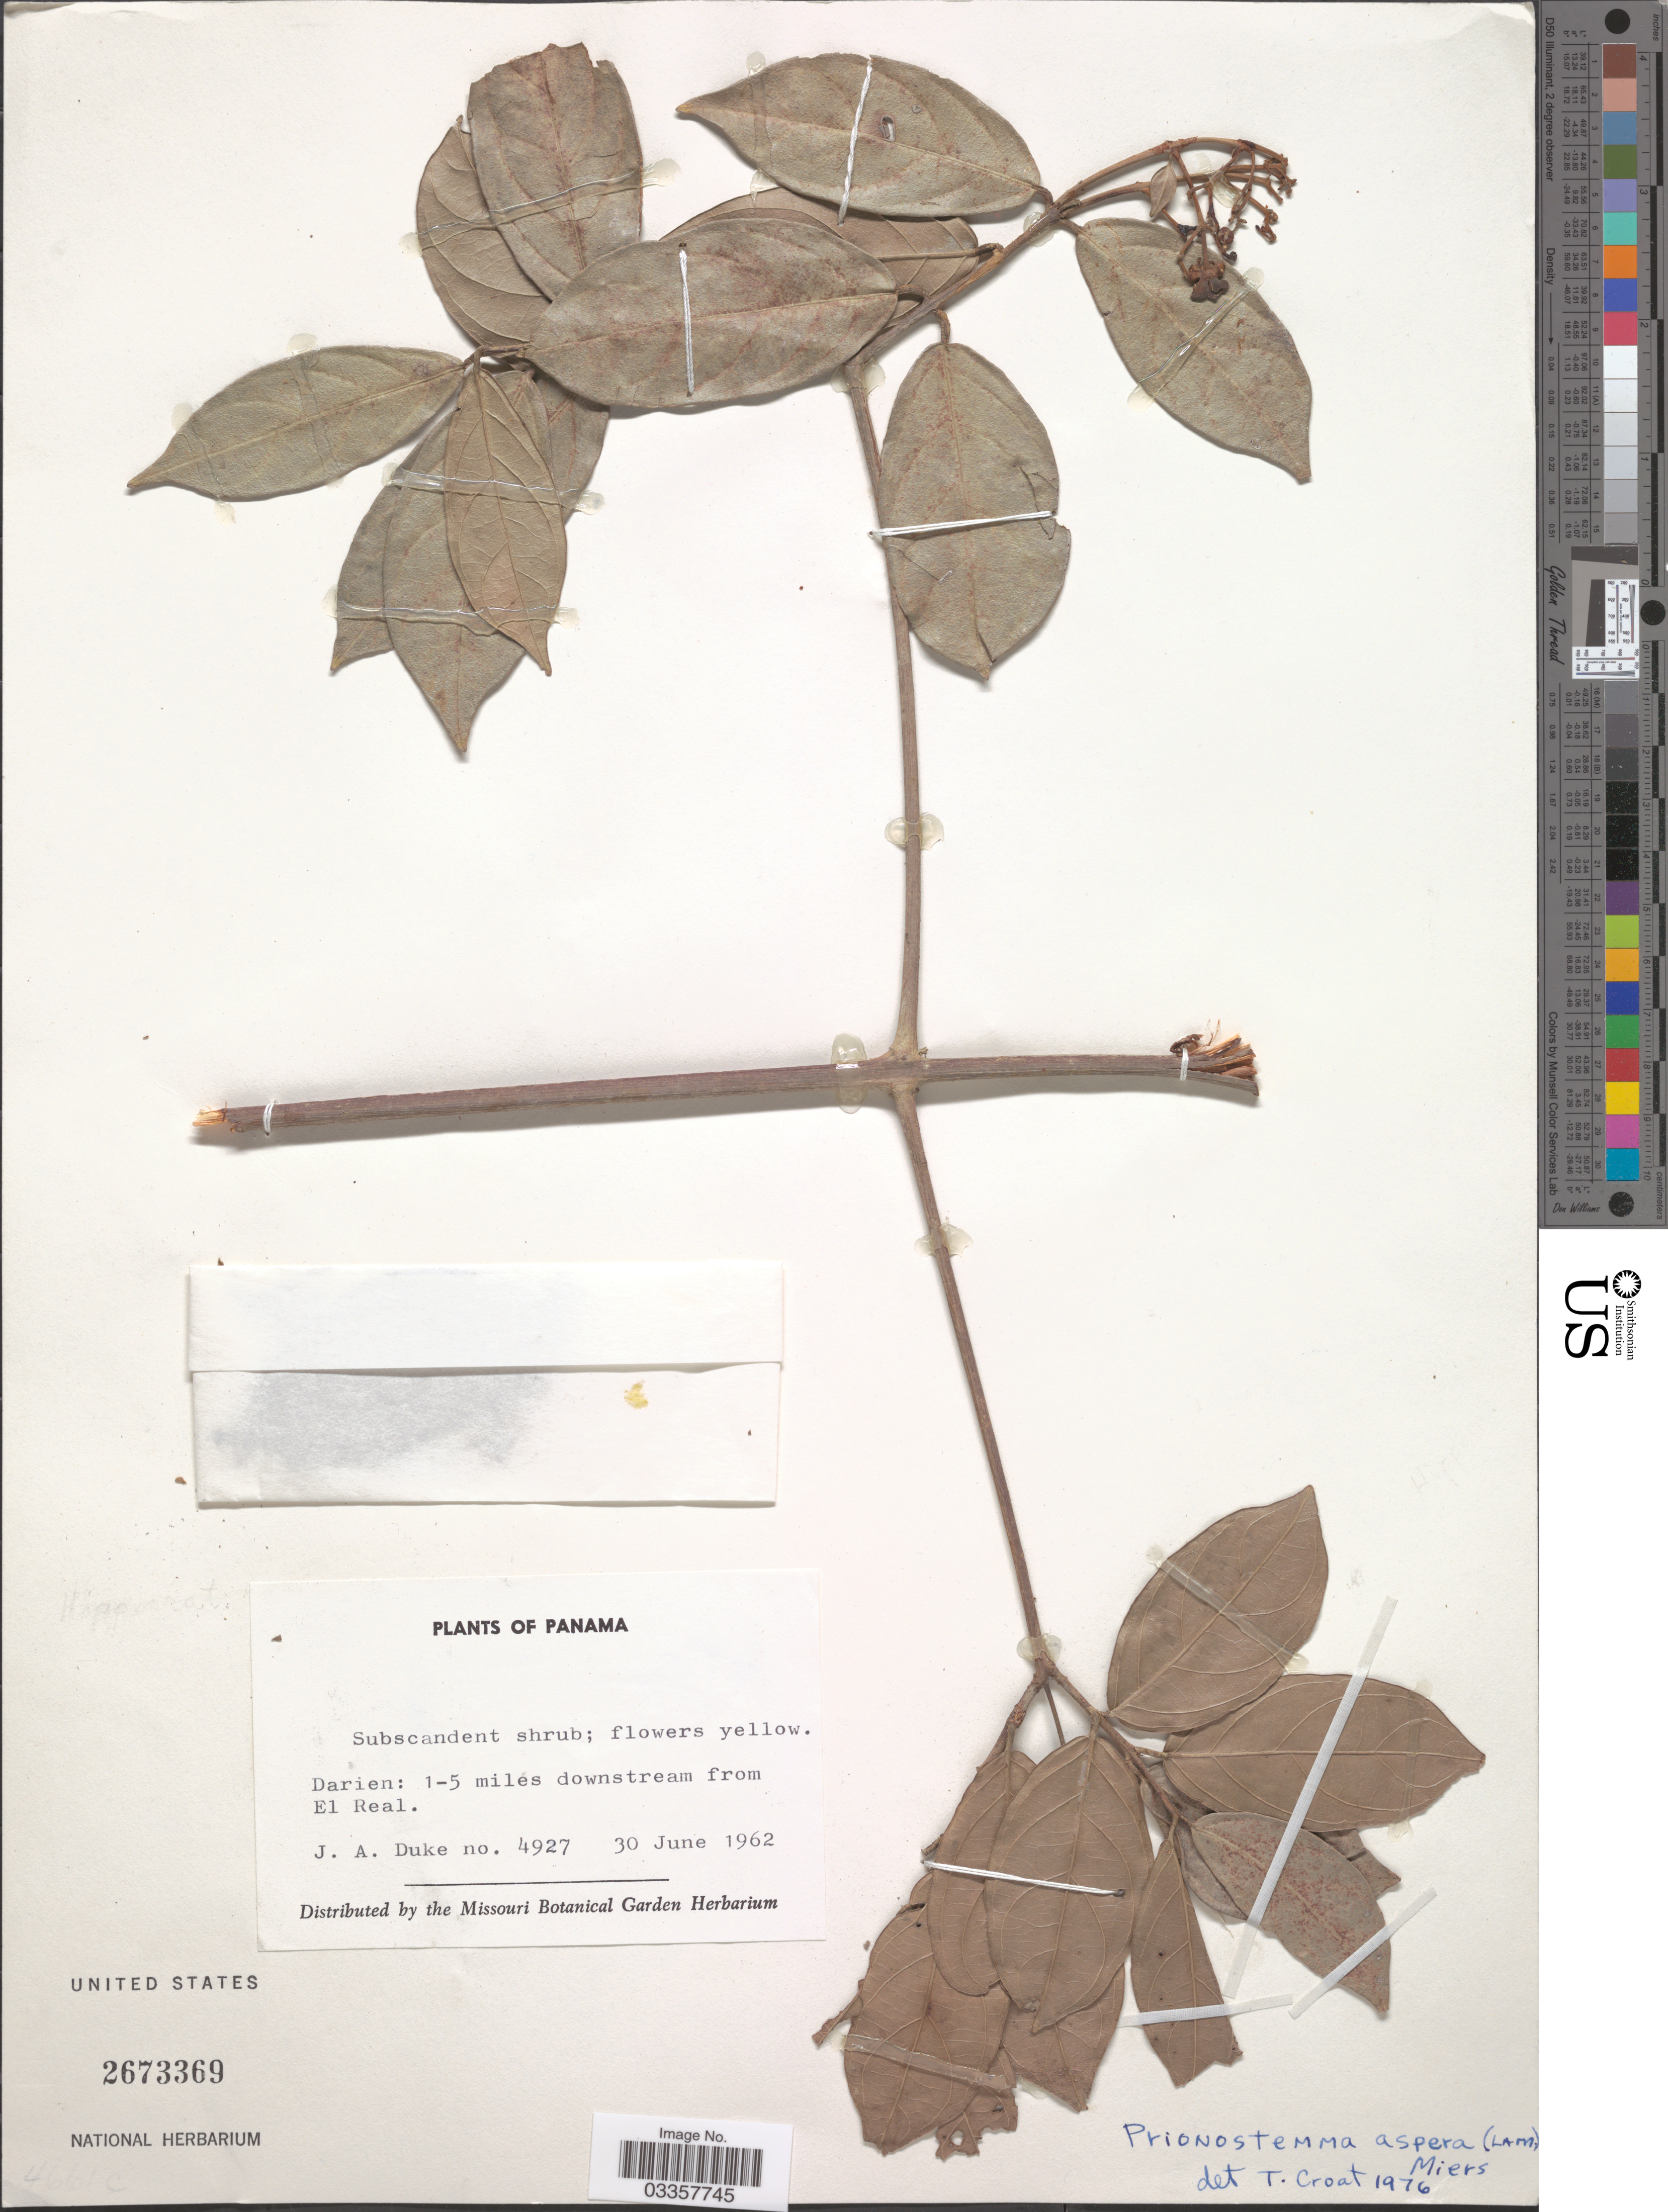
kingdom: Plantae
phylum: Tracheophyta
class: Magnoliopsida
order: Celastrales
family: Celastraceae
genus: Prionostemma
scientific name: Prionostemma aspera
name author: (Lam.) Miers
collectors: J. A. Duke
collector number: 4927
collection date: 1962-06-30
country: Panama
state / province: Darién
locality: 1-5 miles downstream from El Real.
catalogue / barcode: US 2673369